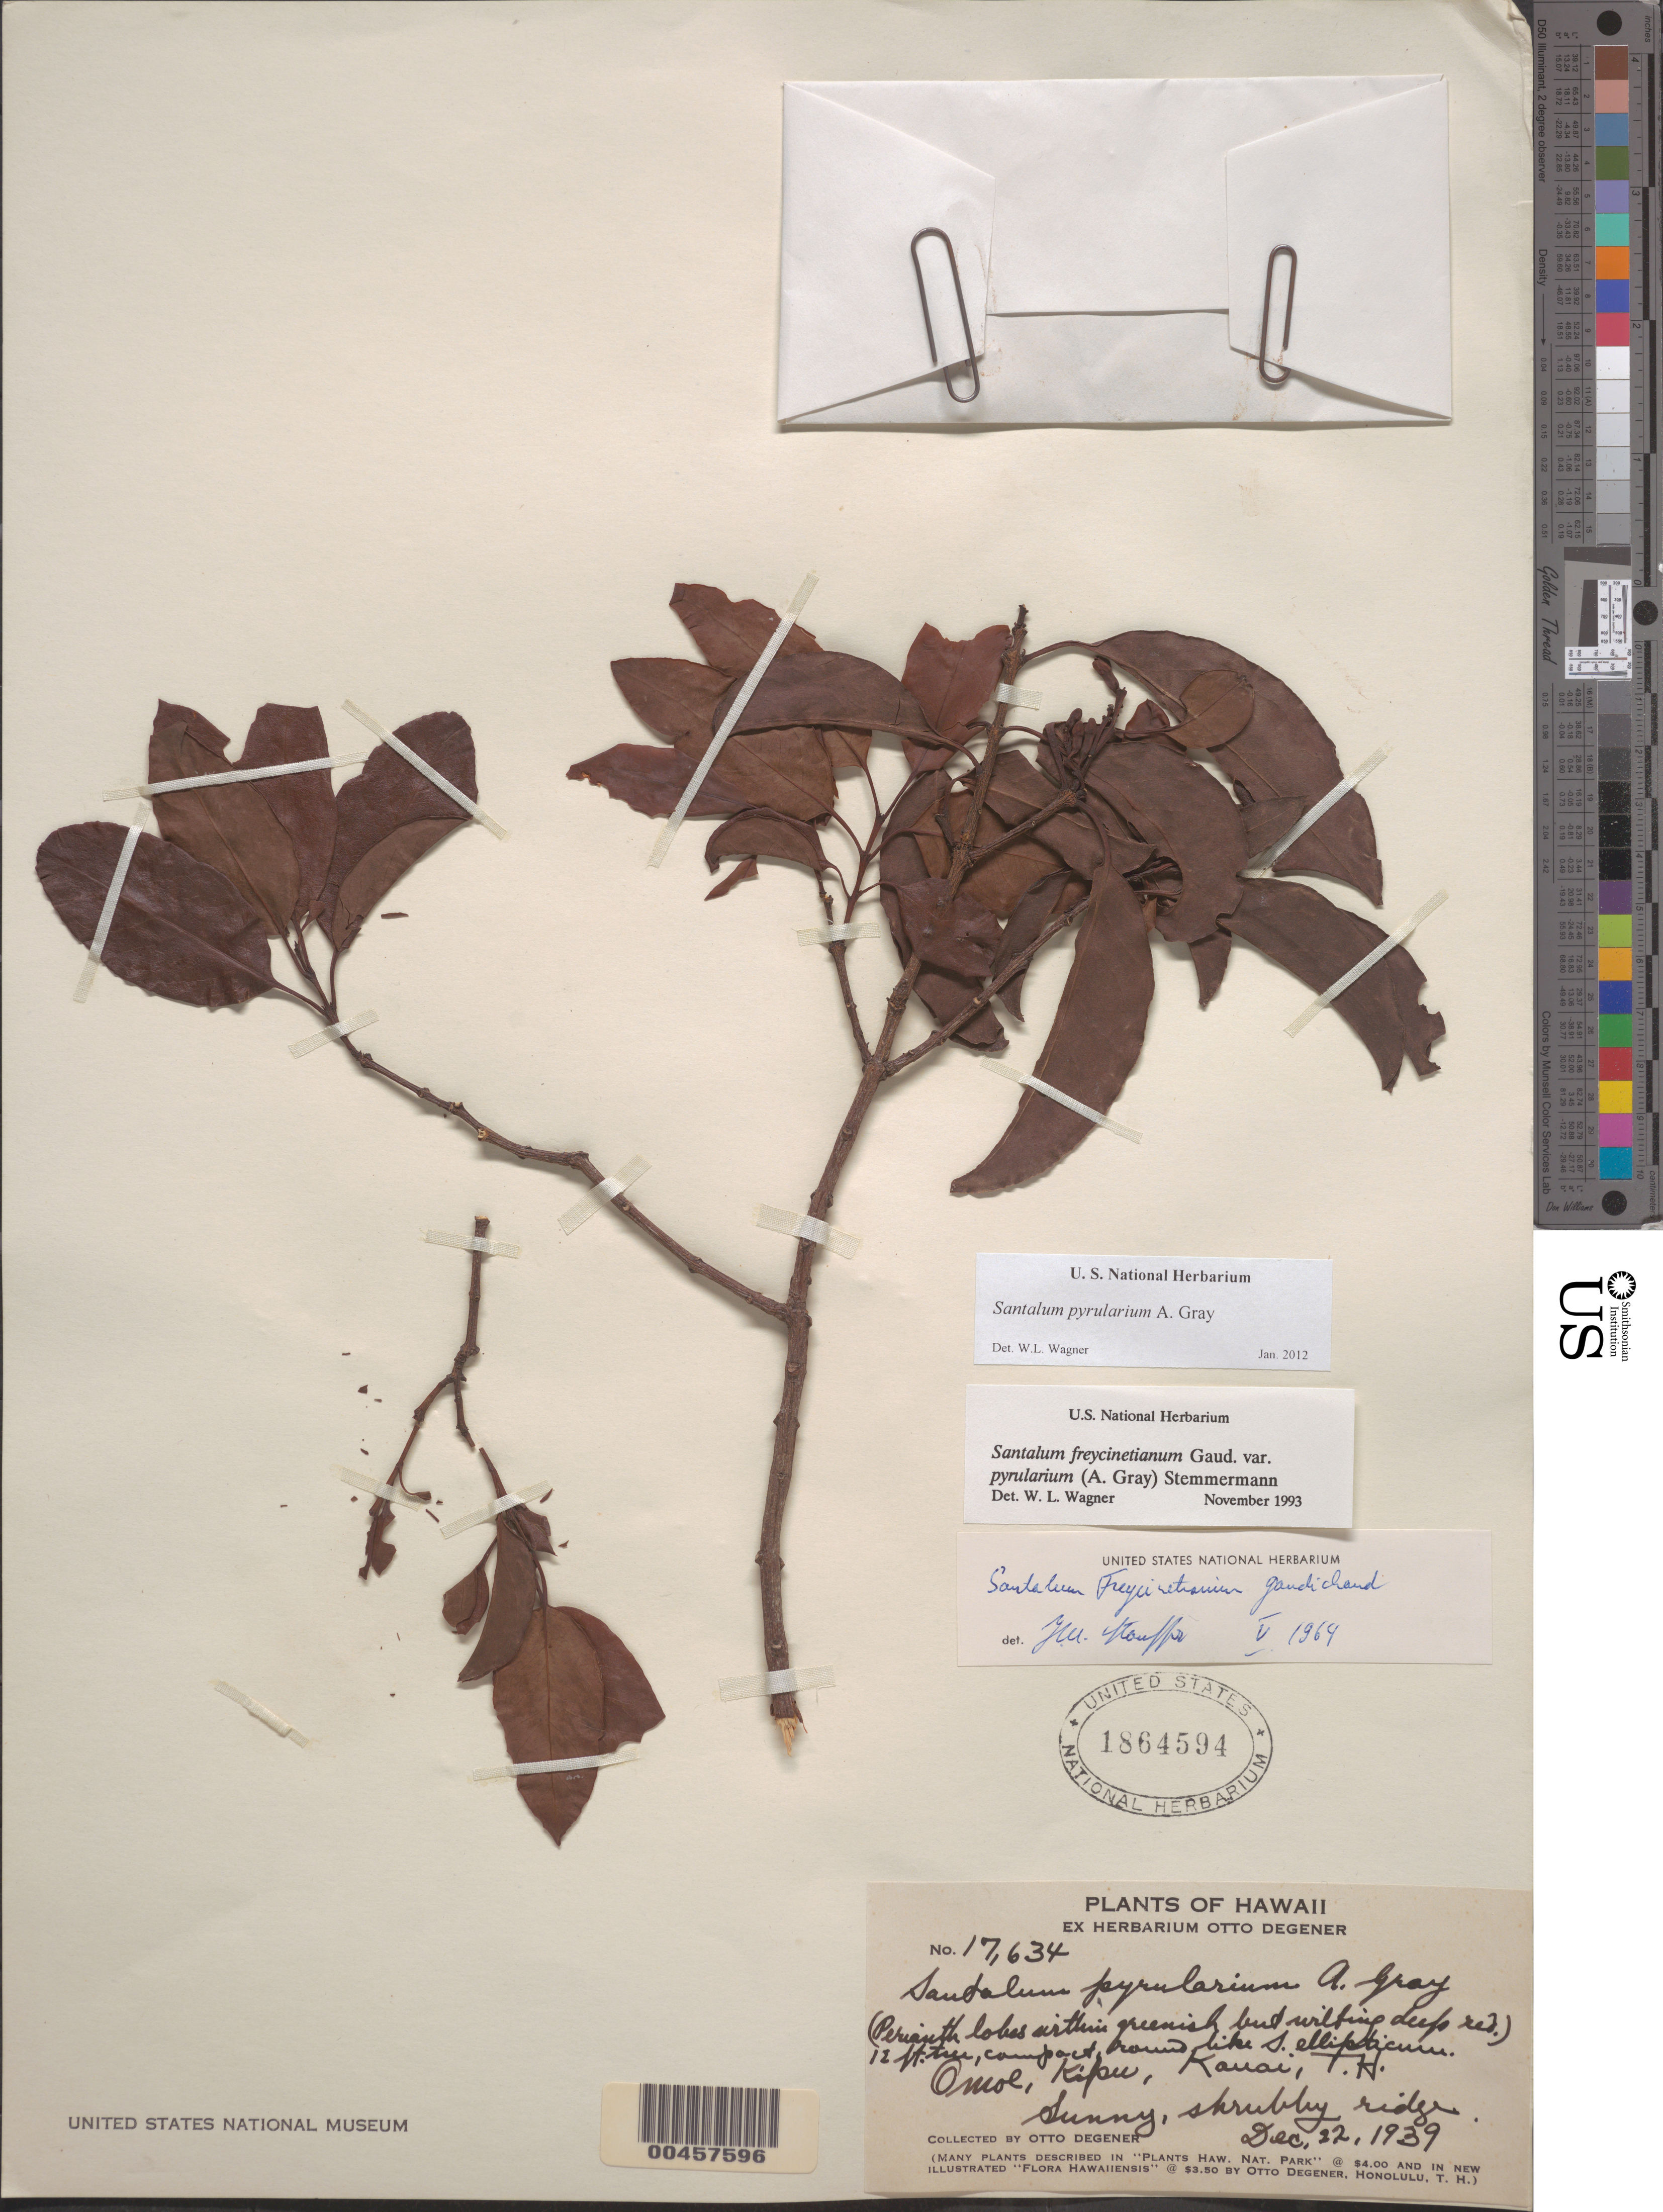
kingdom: Plantae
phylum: Tracheophyta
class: Magnoliopsida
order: Santalales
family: Santalaceae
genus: Santalum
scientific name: Santalum pyrularium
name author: A. Gray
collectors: O. Degener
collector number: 17634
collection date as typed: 22 Dec 1939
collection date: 1939-12-22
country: United States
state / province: Hawaii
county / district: Kauai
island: Kaua'i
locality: Omoe, Kipu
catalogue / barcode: US 1864594